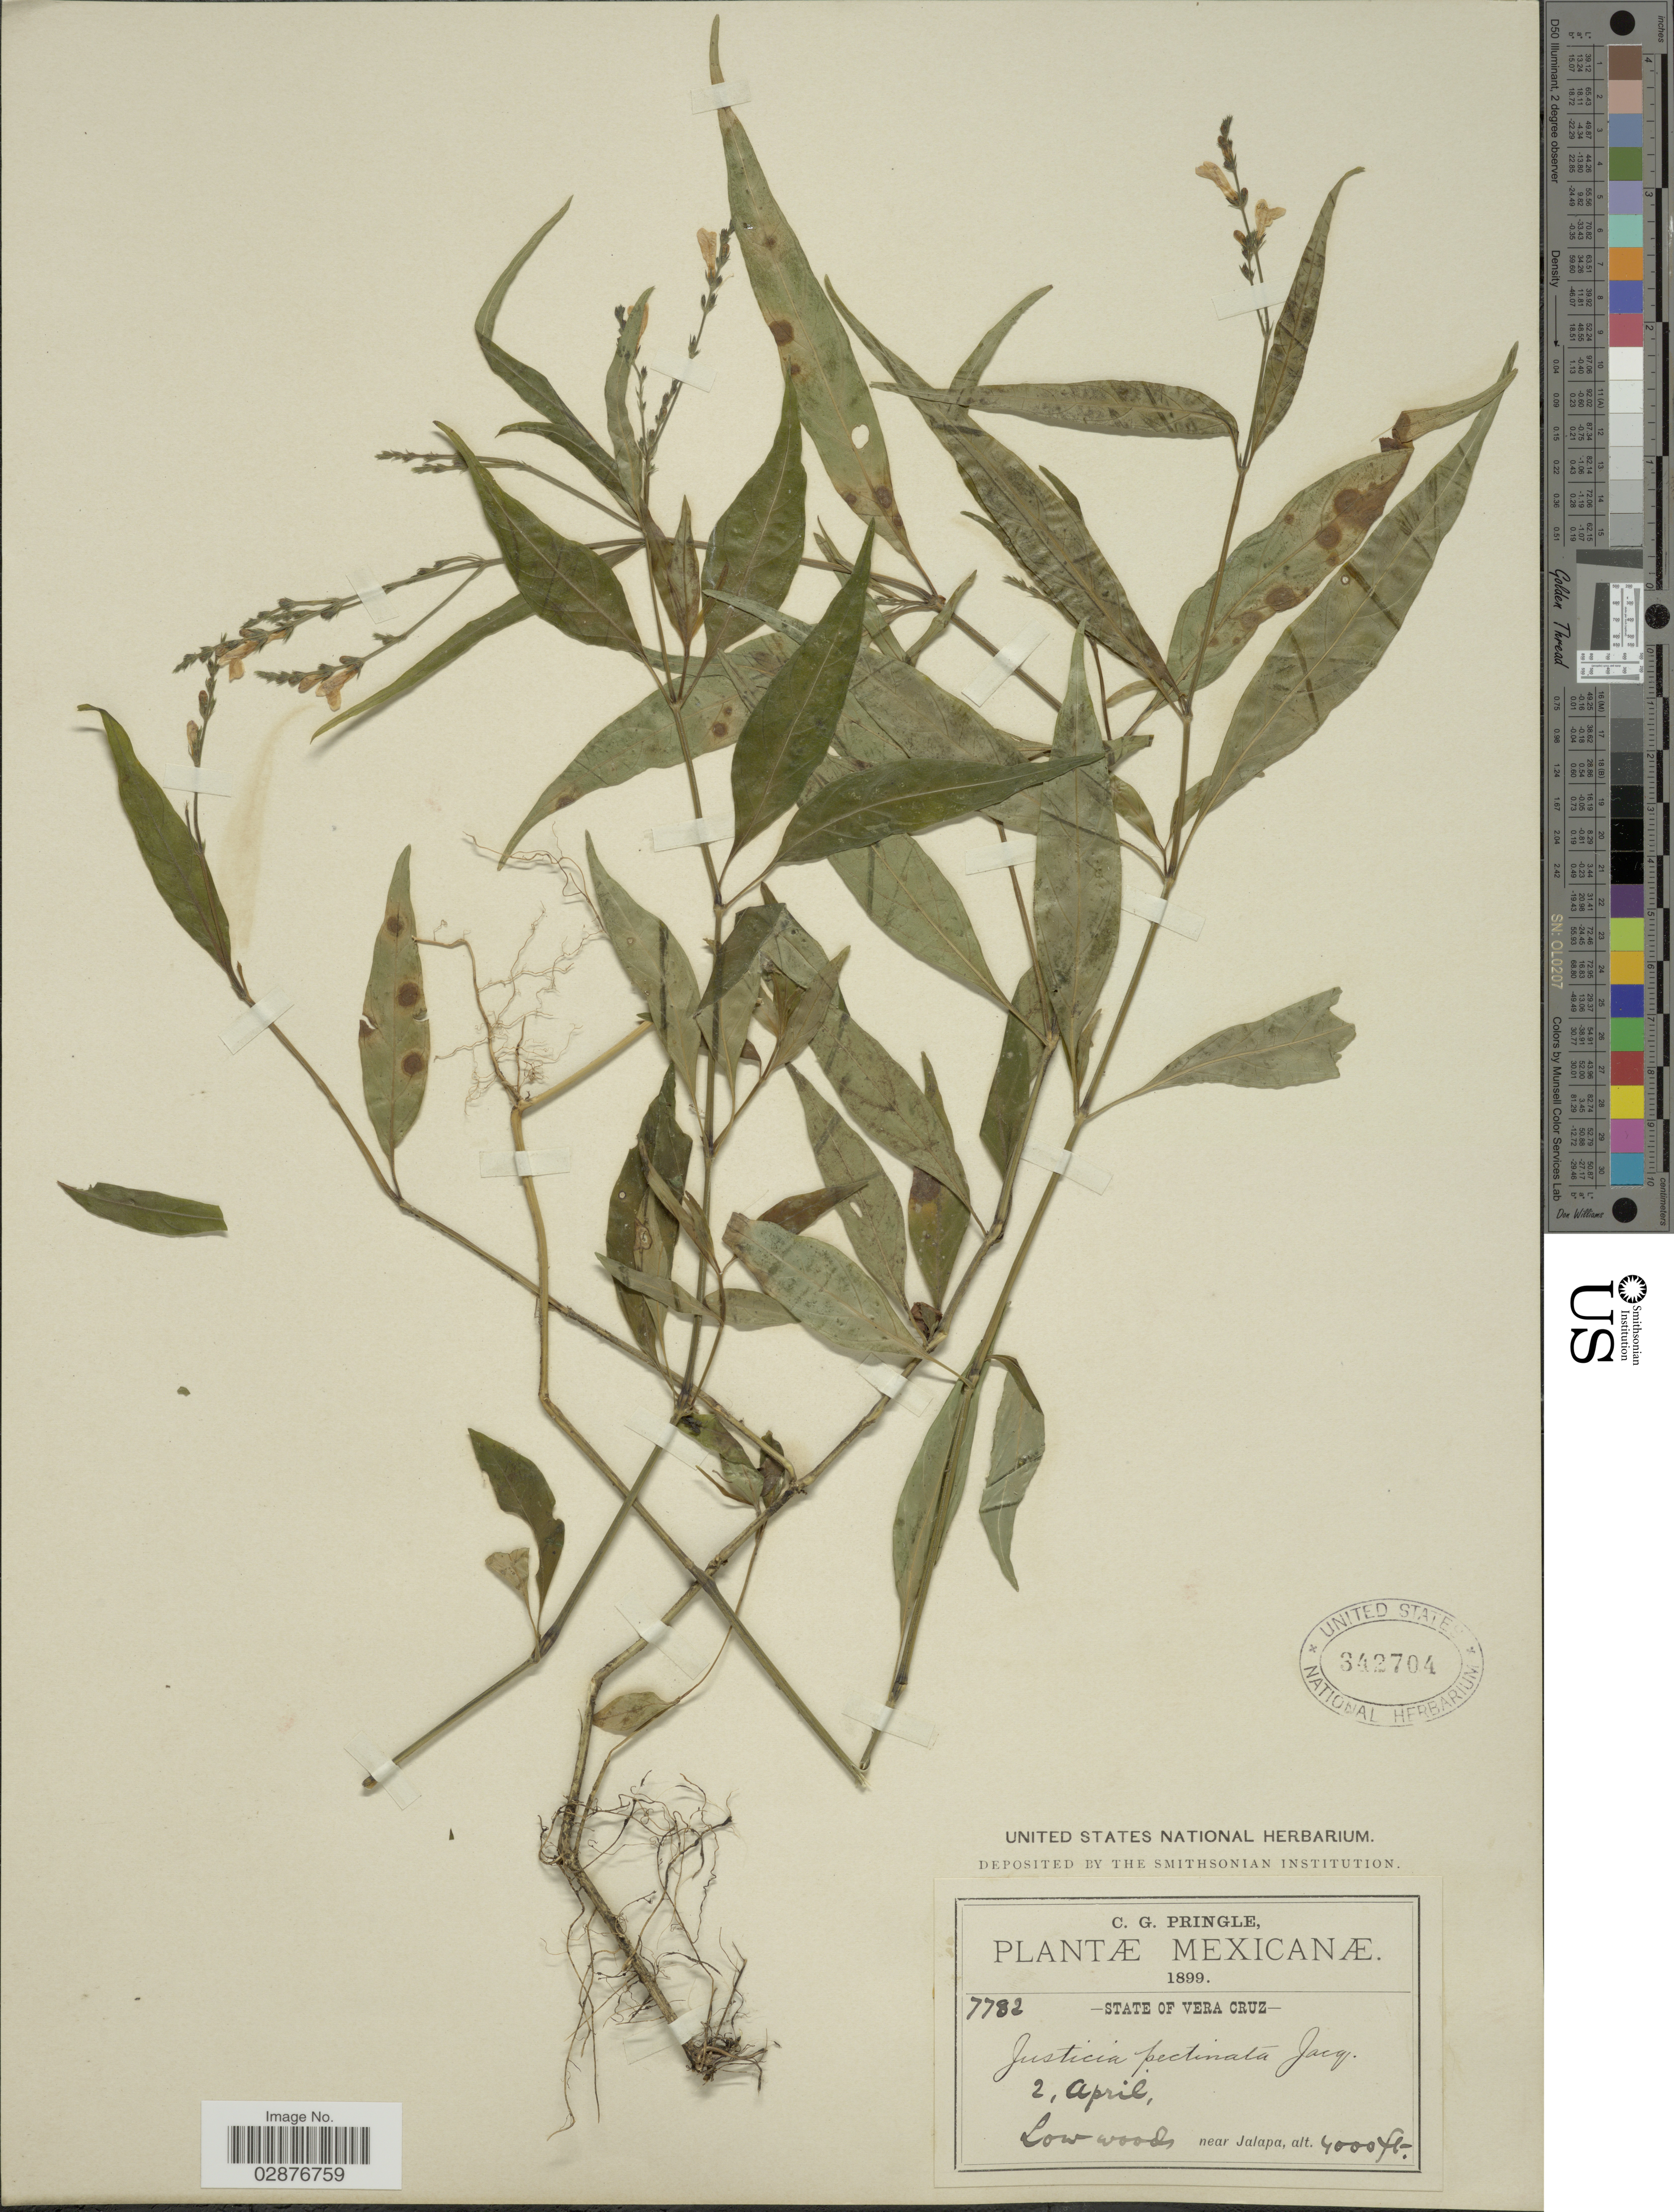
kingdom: Plantae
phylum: Tracheophyta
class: Magnoliopsida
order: Lamiales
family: Acanthaceae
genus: Justicia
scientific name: Justicia pectoralis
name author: Jacq.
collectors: C. G. Pringle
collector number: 7782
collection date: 1899-04-02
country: Mexico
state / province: Veracruz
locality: Near Jalapa.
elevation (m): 1219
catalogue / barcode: US 342704